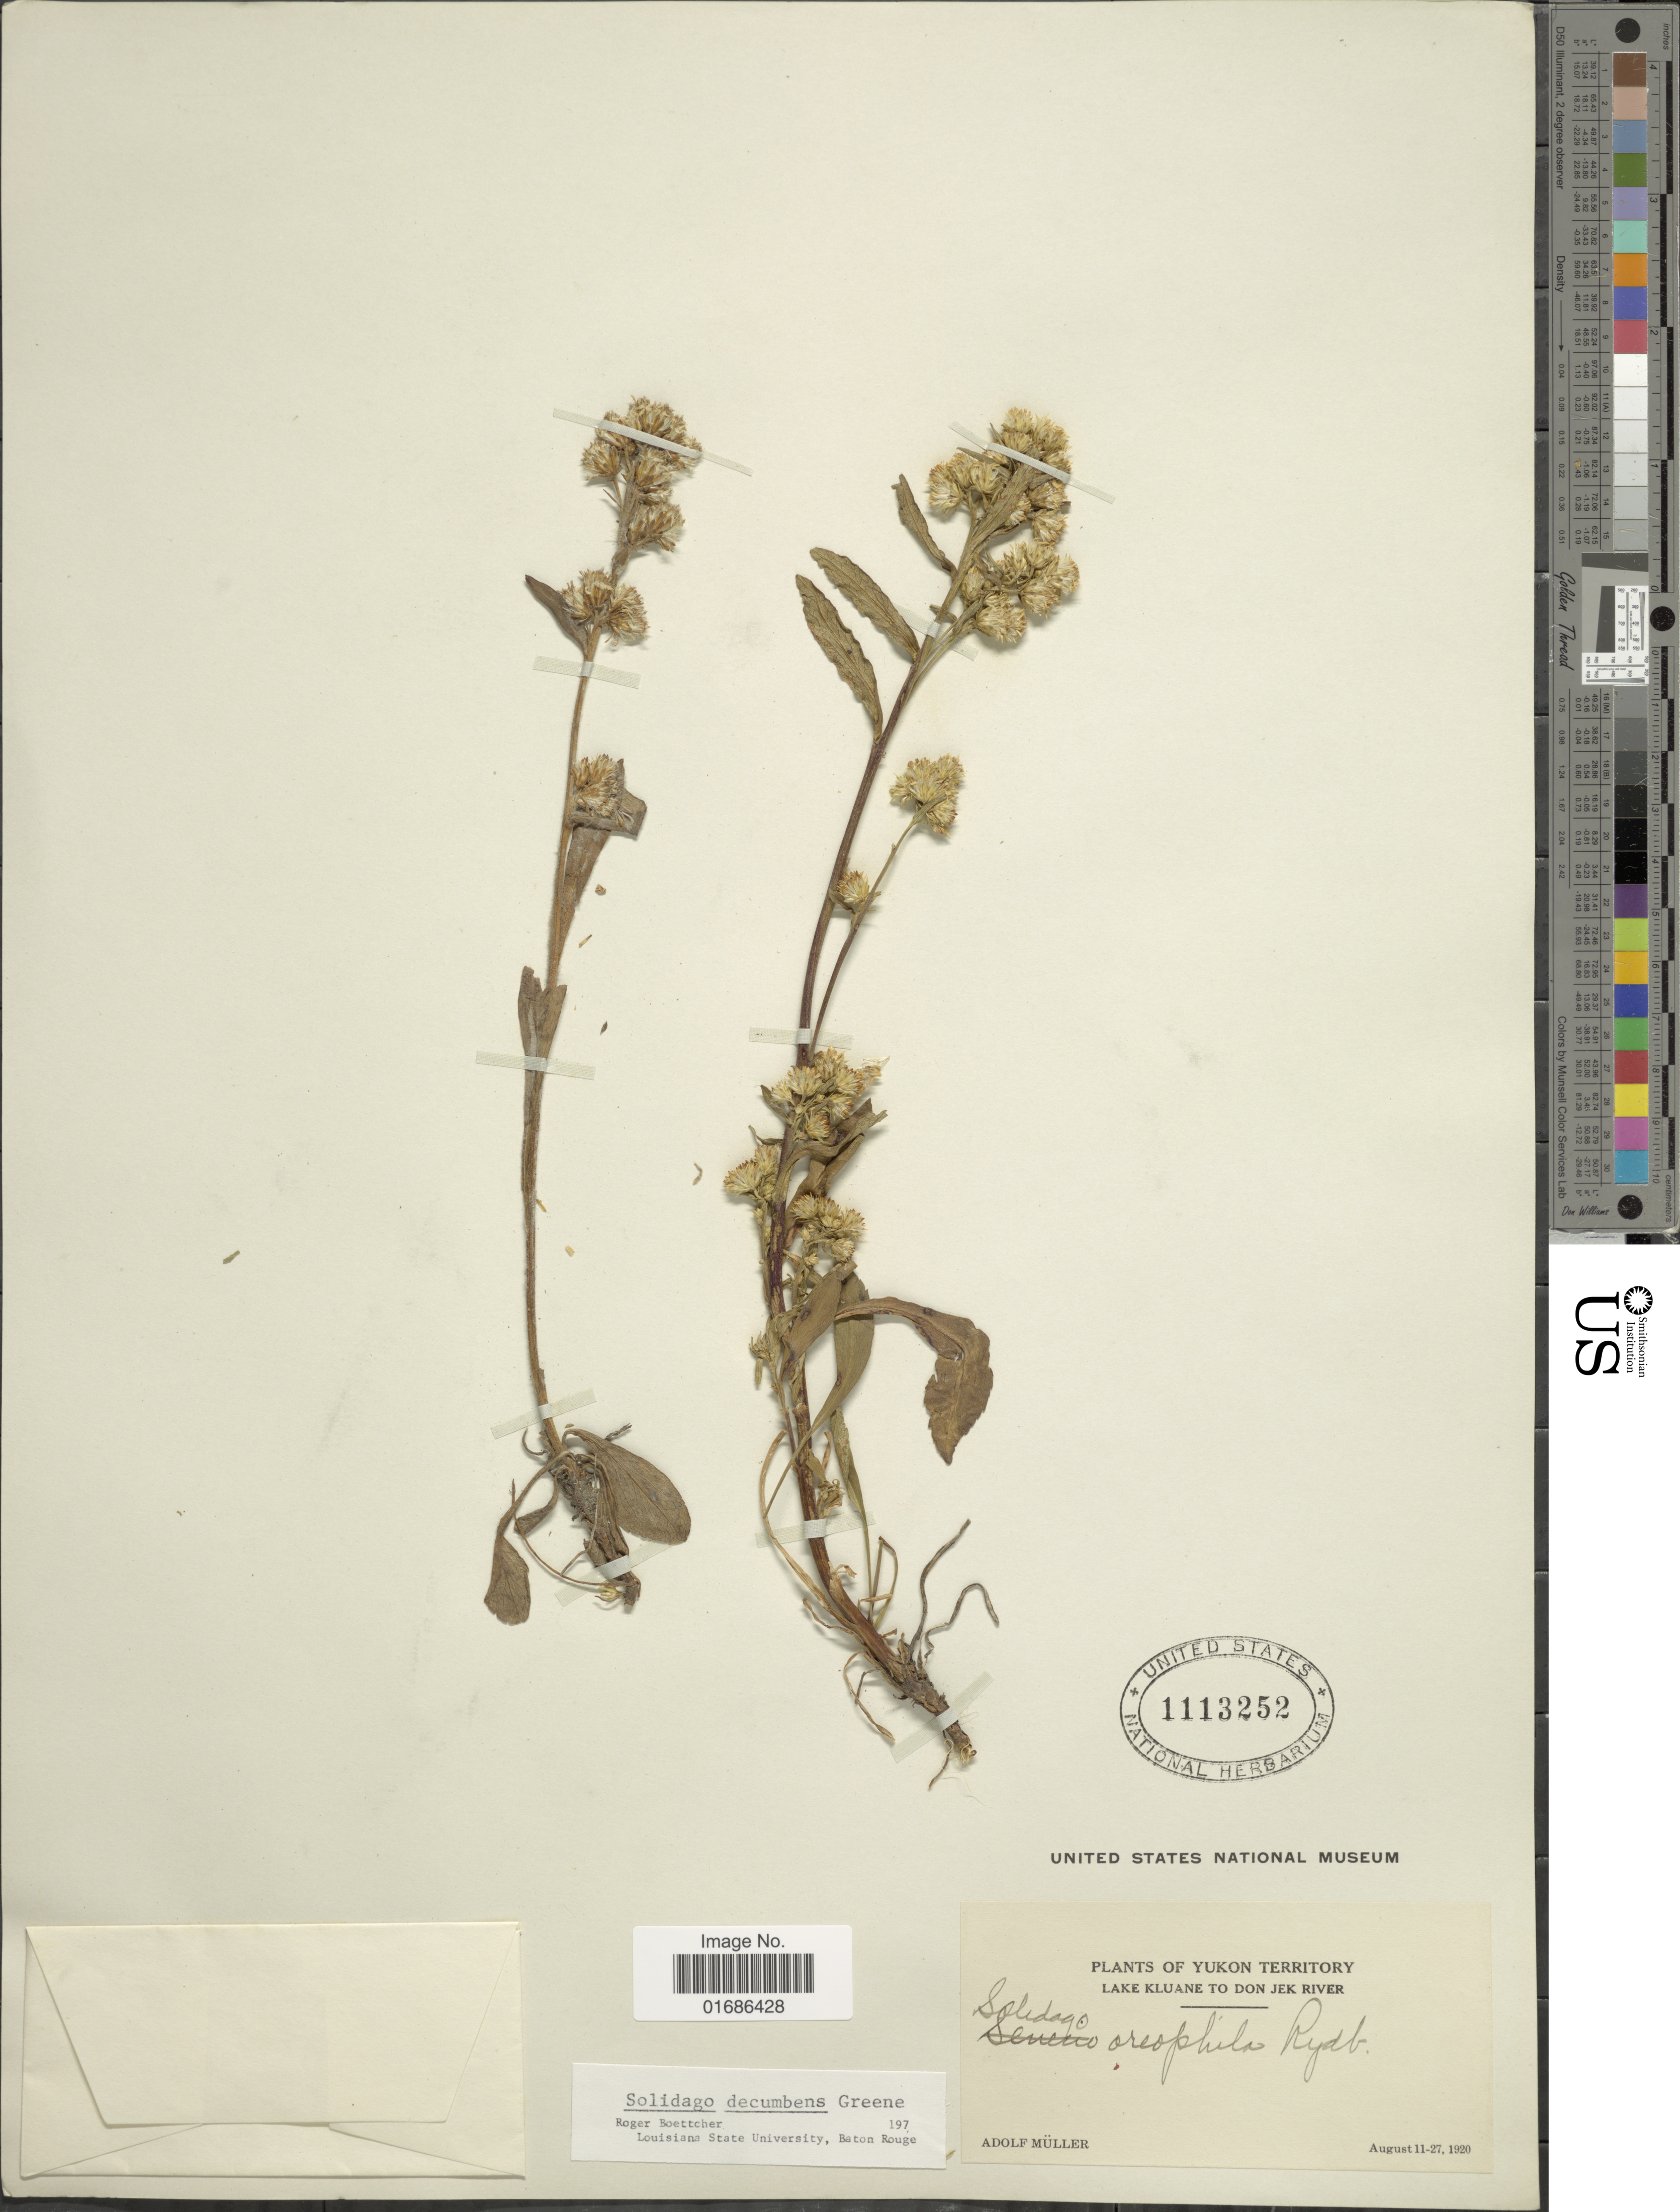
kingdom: Plantae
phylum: Tracheophyta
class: Magnoliopsida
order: Asterales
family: Asteraceae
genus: Solidago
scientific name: Solidago decumbens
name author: Greene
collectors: A. Muller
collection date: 1920-08-11/1920-08-27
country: Canada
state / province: Yukon Territory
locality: Lake Kluane to Don Jek River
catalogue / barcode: US 1113252